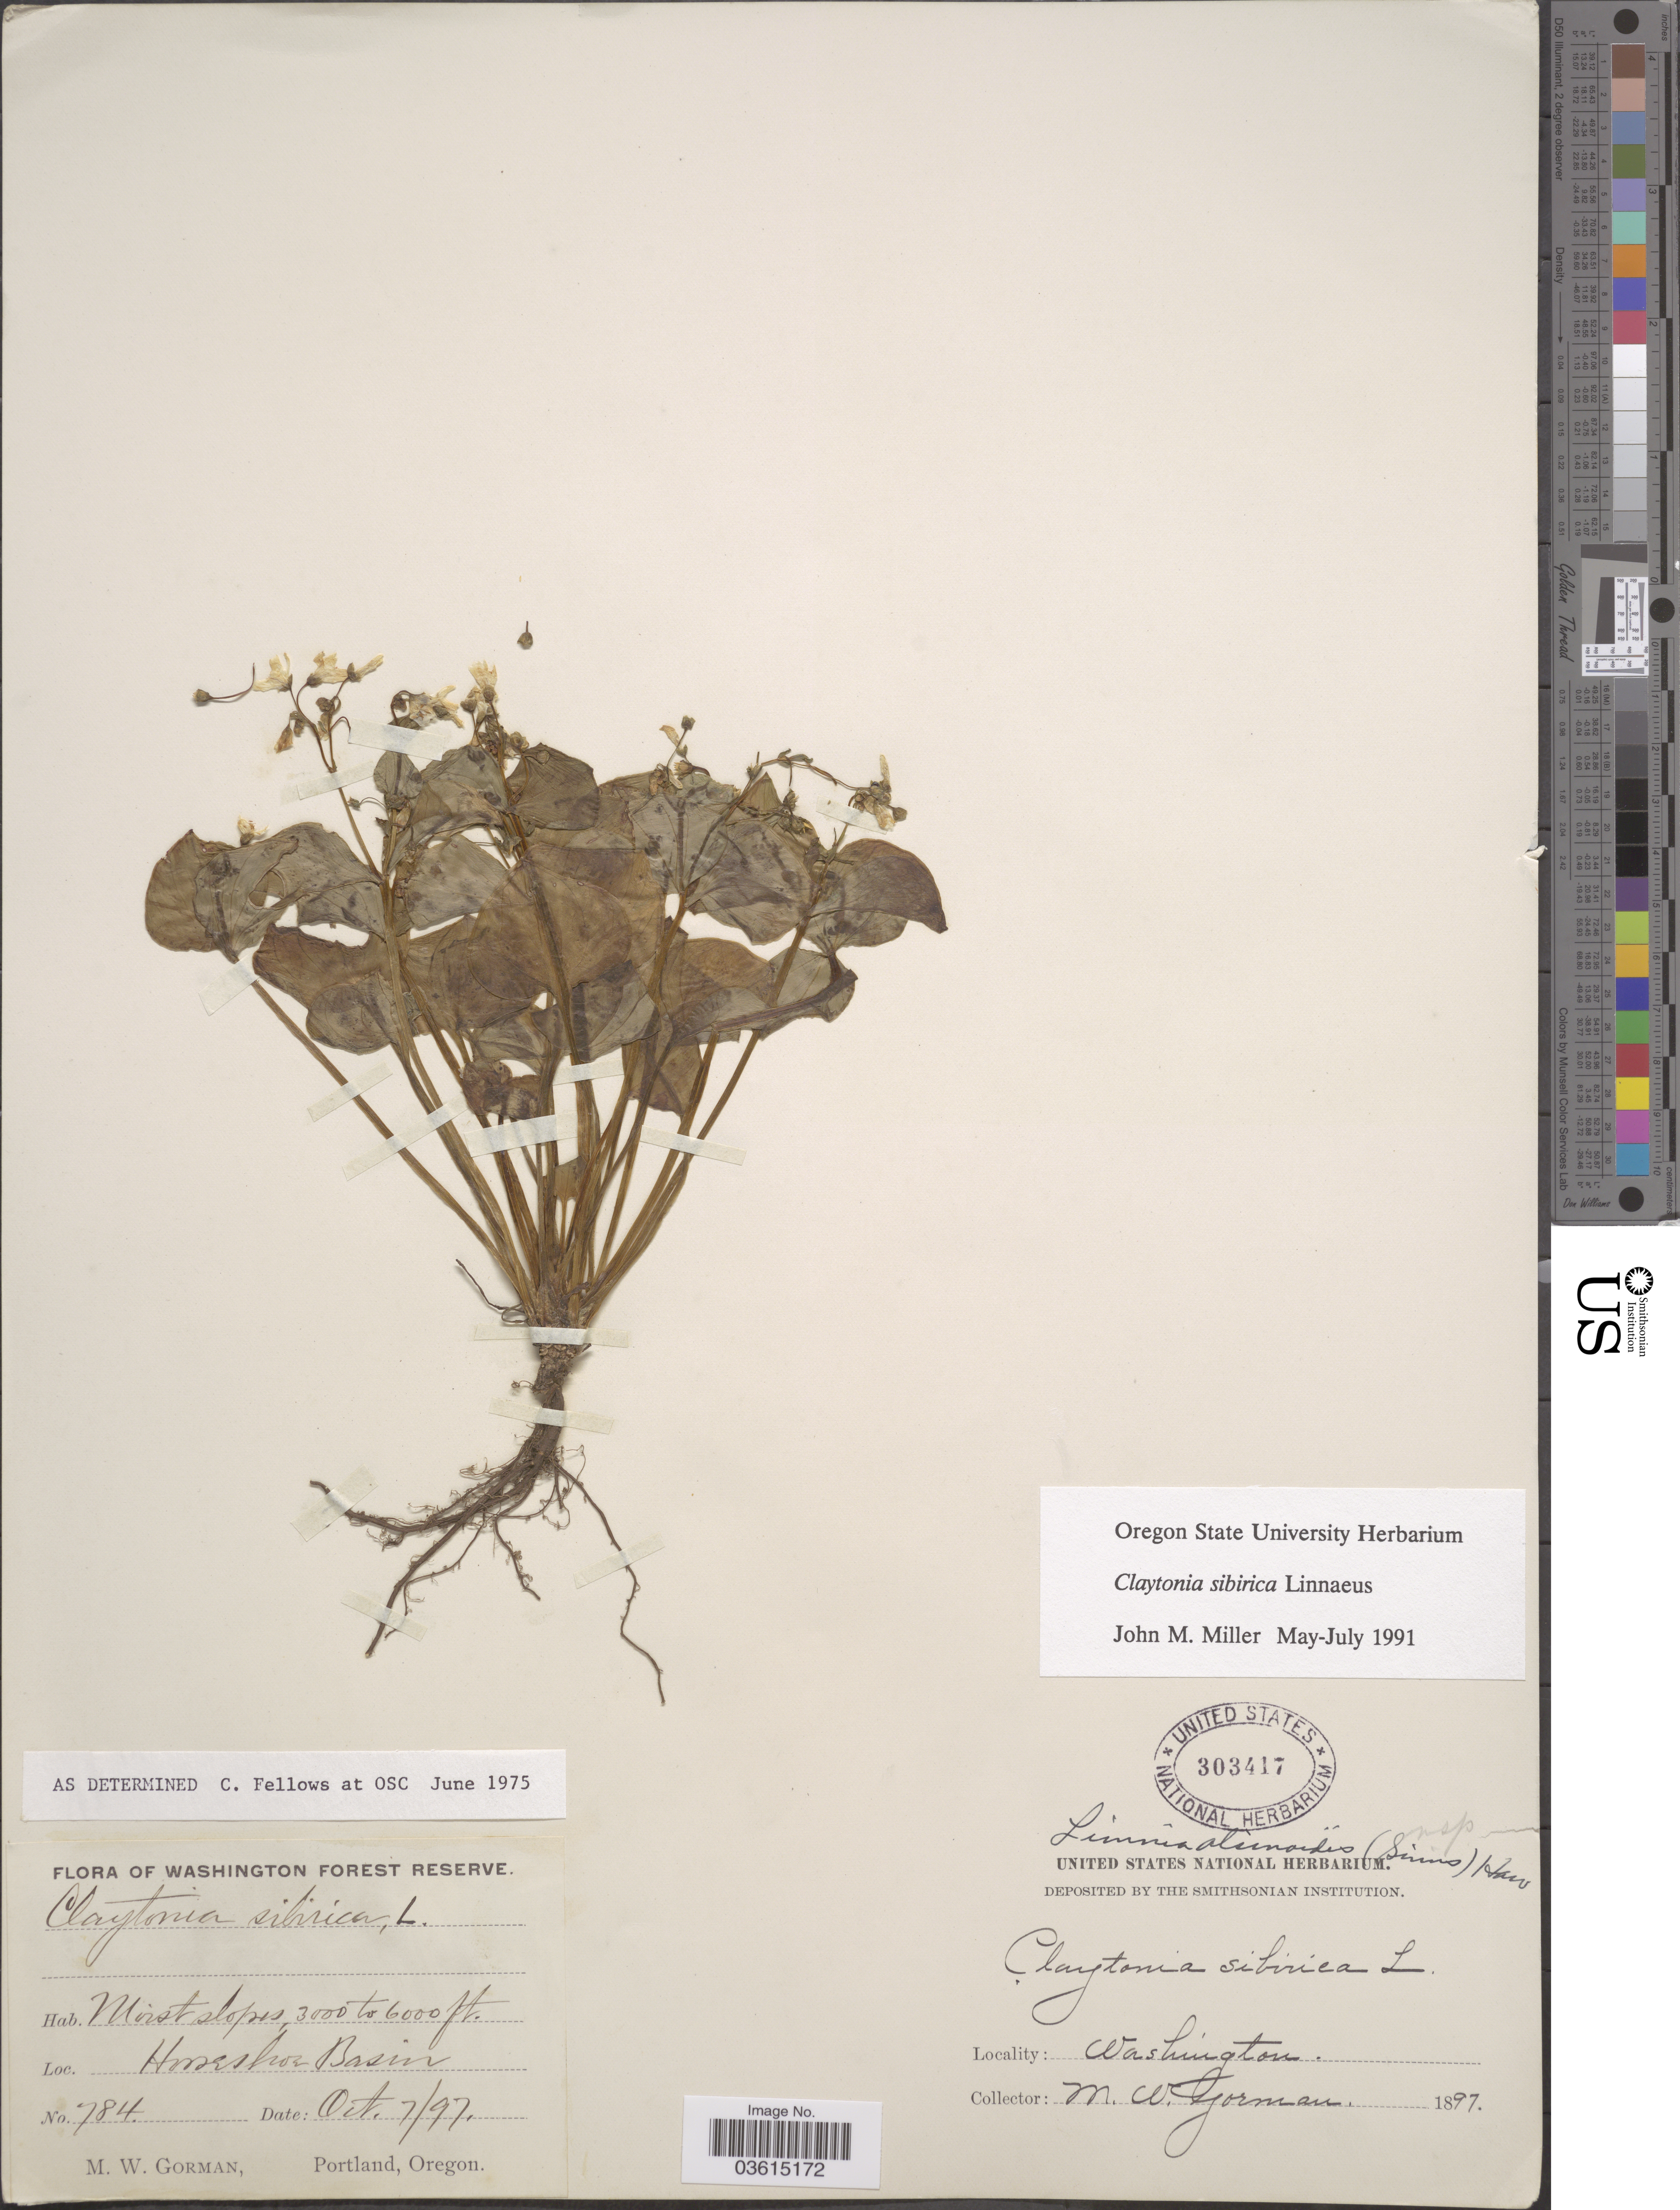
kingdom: Plantae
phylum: Tracheophyta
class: Magnoliopsida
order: Caryophyllales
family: Montiaceae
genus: Claytonia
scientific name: Claytonia sibirica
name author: L.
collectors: M. W. Gorman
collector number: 784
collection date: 1897-10-07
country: United States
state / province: Washington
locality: Washington Forest Reserve. Horseshoe Basin.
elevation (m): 914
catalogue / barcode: US 303417